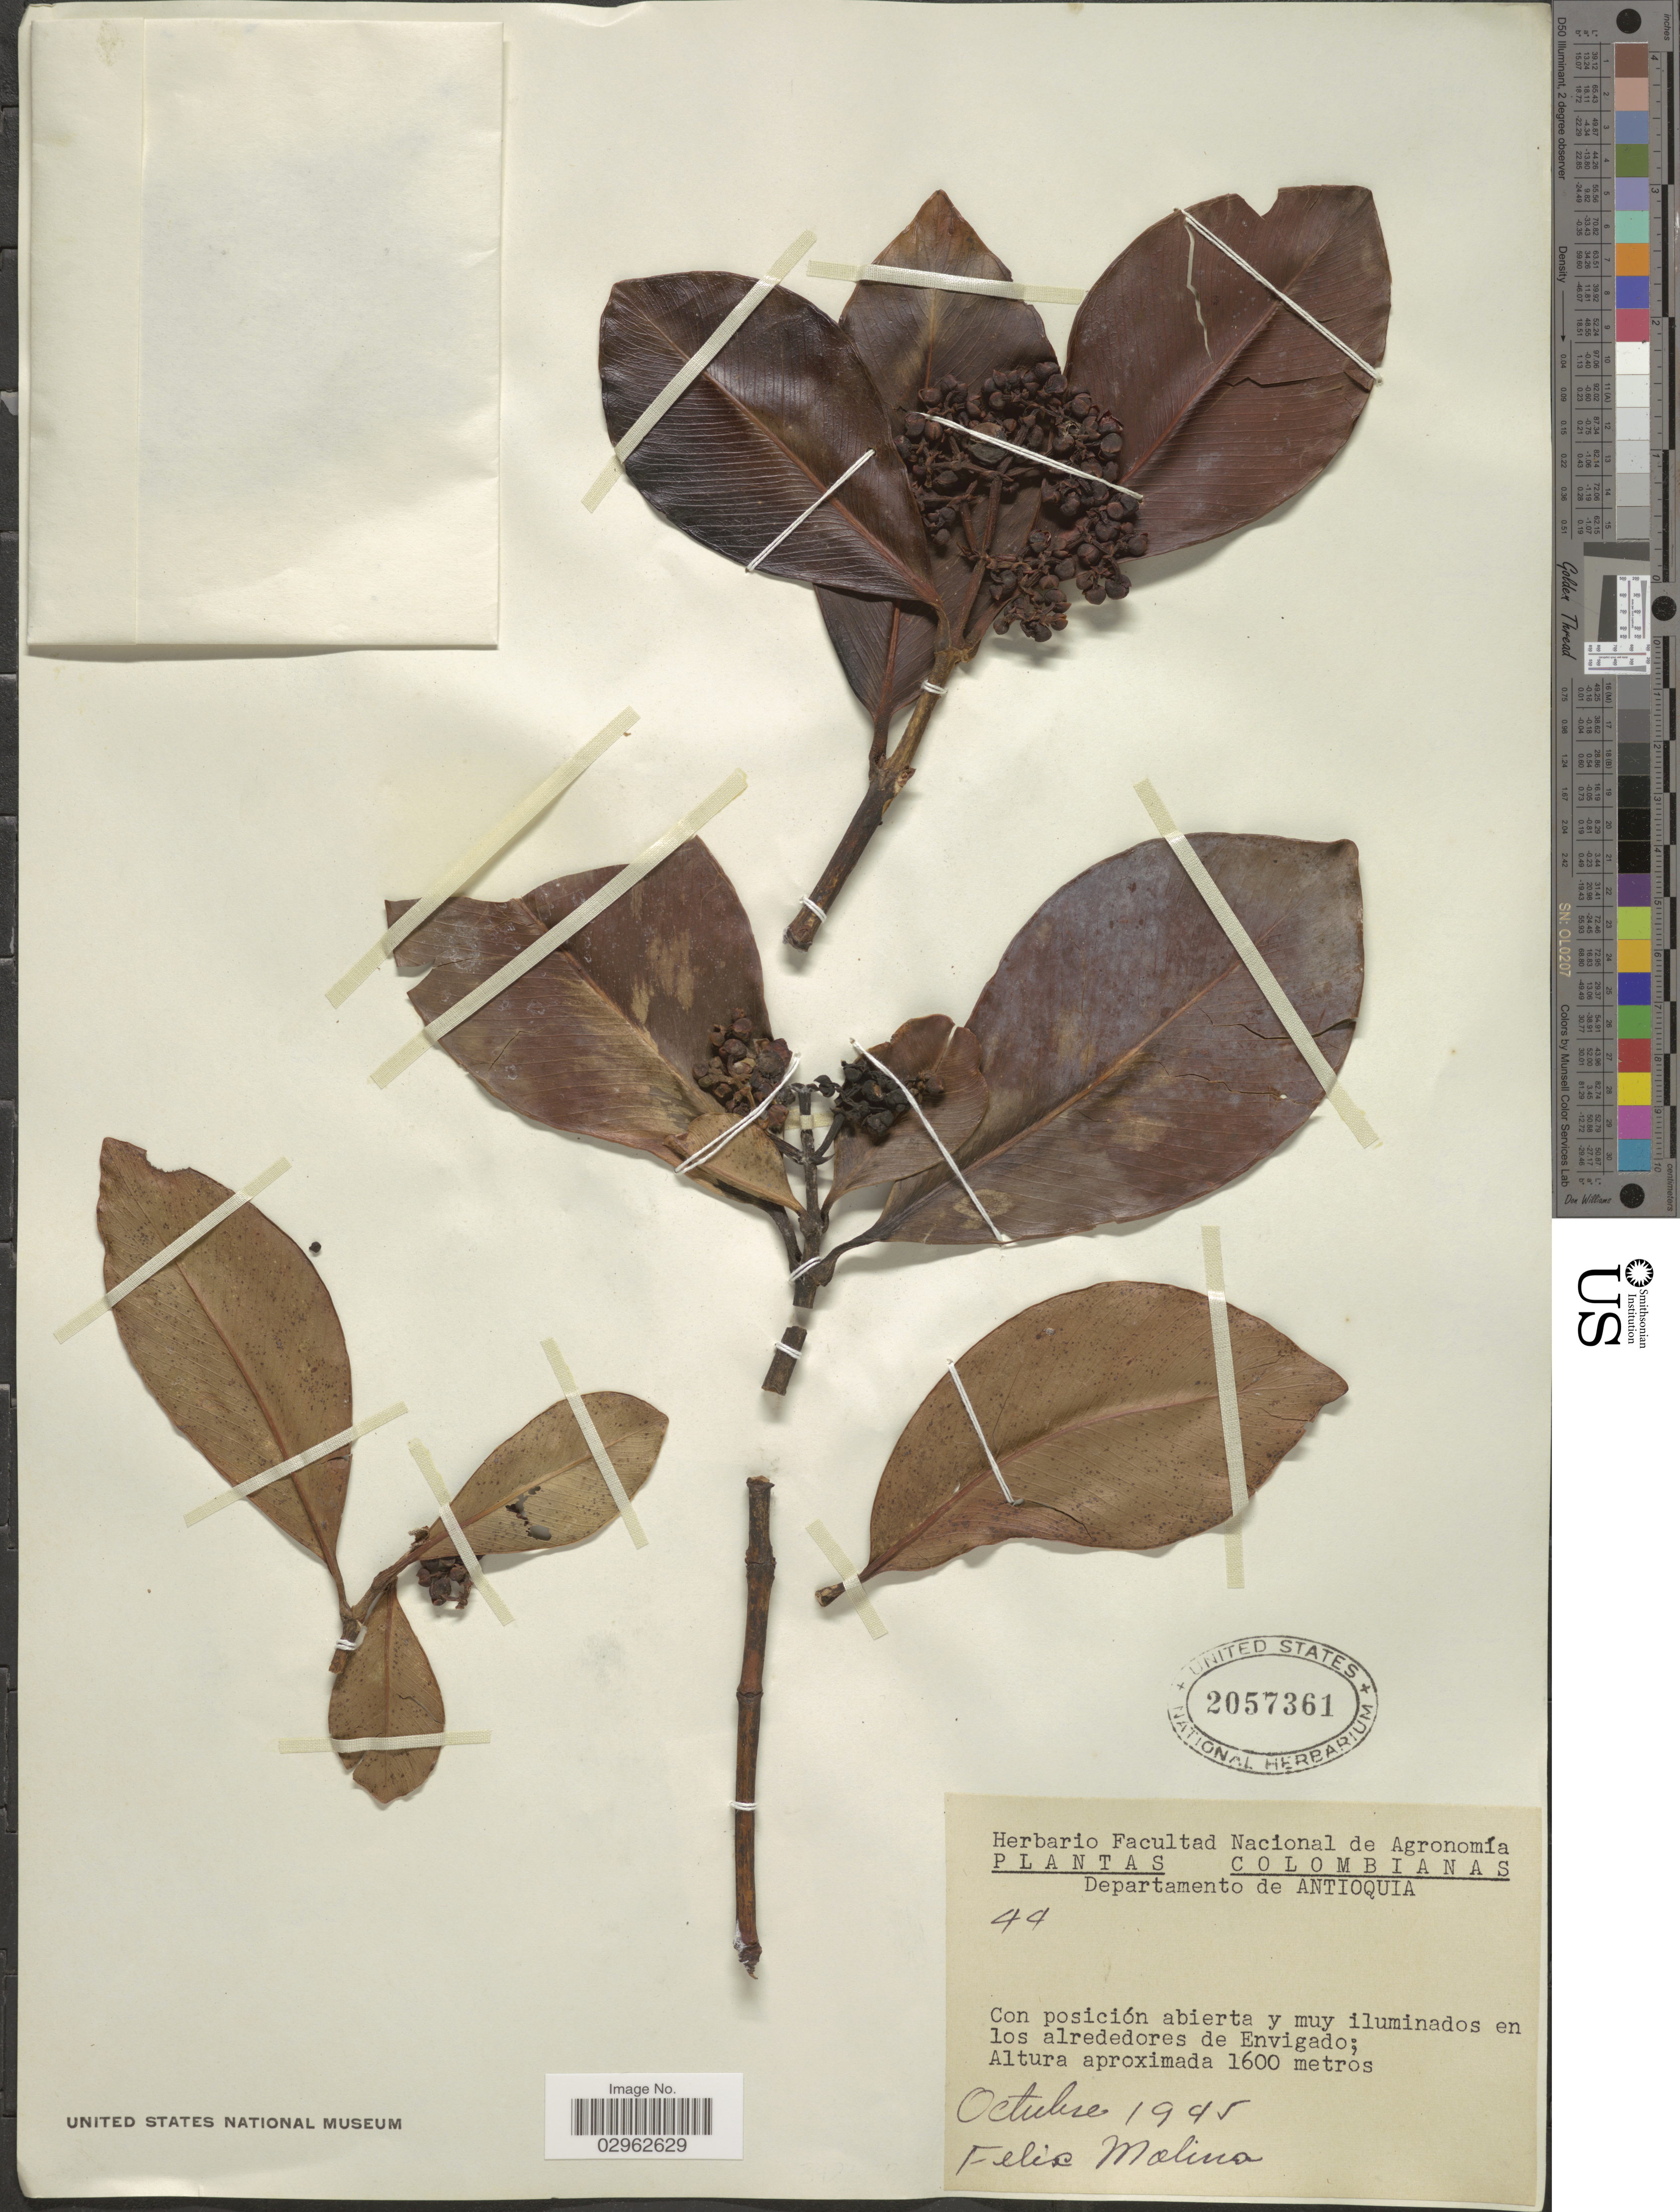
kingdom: Plantae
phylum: Tracheophyta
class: Magnoliopsida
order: Malpighiales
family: Clusiaceae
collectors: F. Molina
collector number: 49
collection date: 1945-10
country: Colombia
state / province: Antioquia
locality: Departamento de Antioquia, Con posición abierta y muy iluminados en los alrededores de Envigado.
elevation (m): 1600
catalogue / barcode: US 2057361